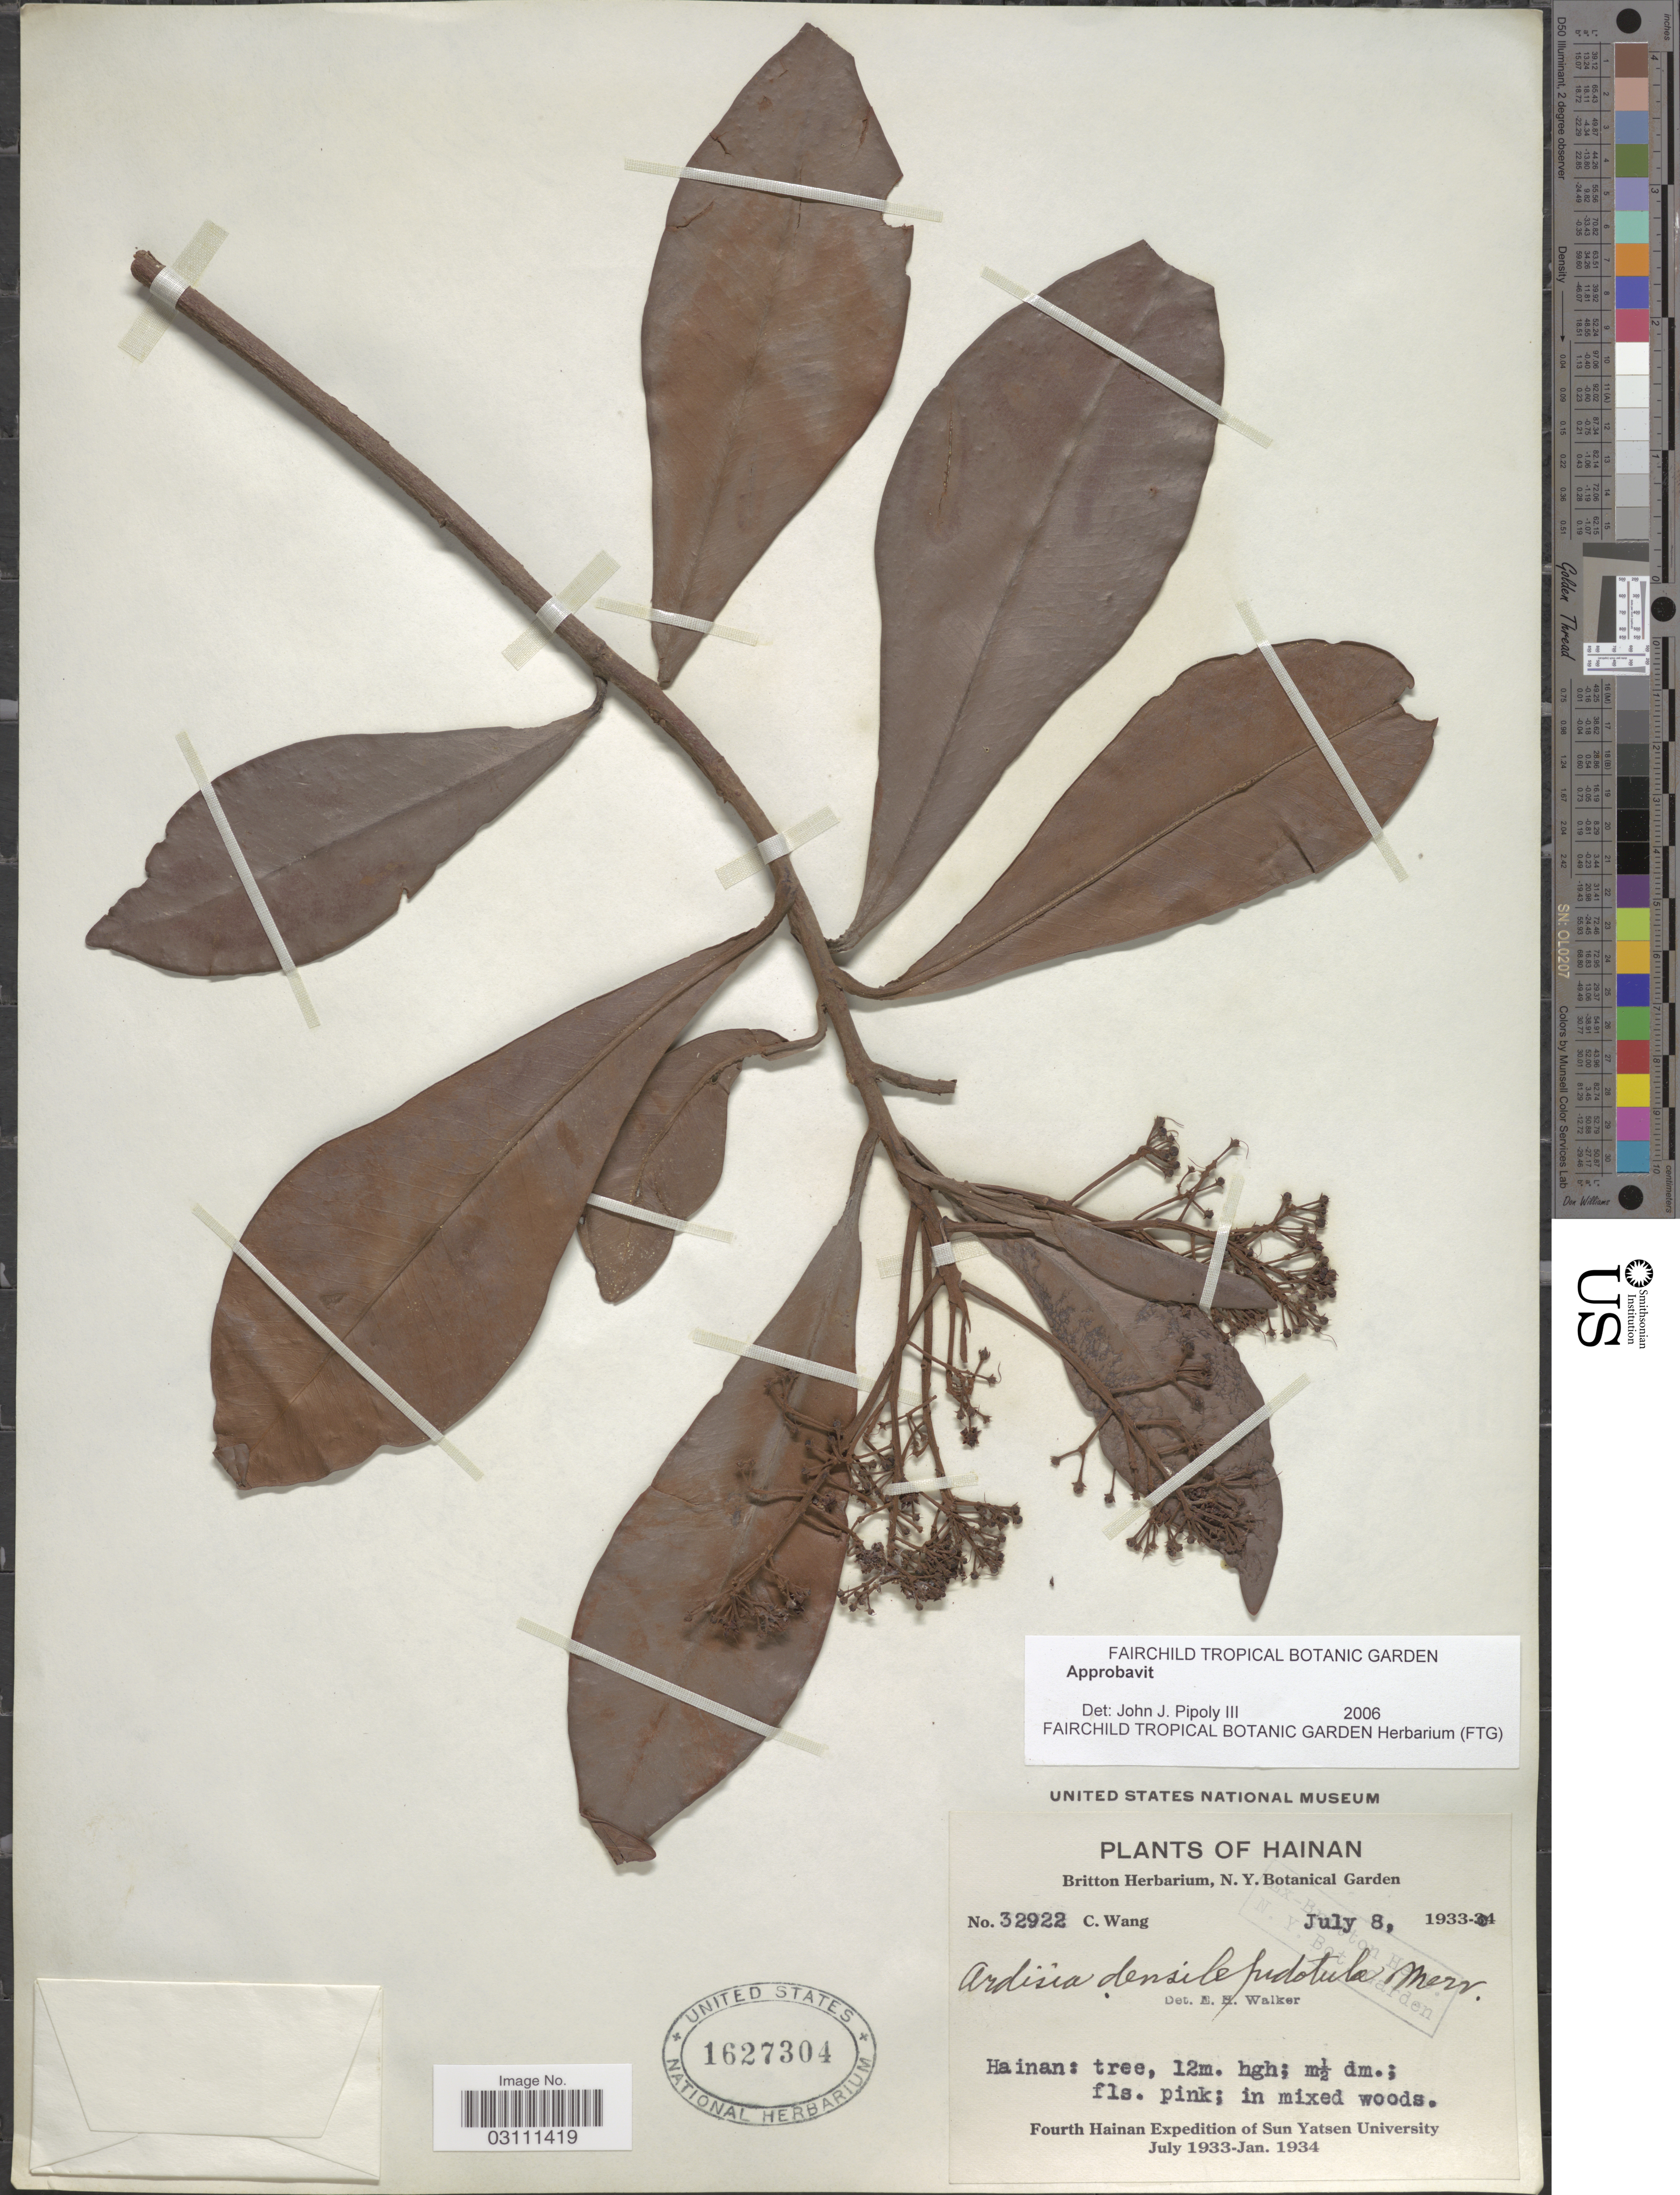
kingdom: Plantae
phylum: Tracheophyta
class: Magnoliopsida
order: Ericales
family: Primulaceae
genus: Ardisia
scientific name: Ardisia densilepidotula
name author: Merr.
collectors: C. Wang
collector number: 32922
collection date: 1933-07-08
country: China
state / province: Hainan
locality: Hainan.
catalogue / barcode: US 1627304